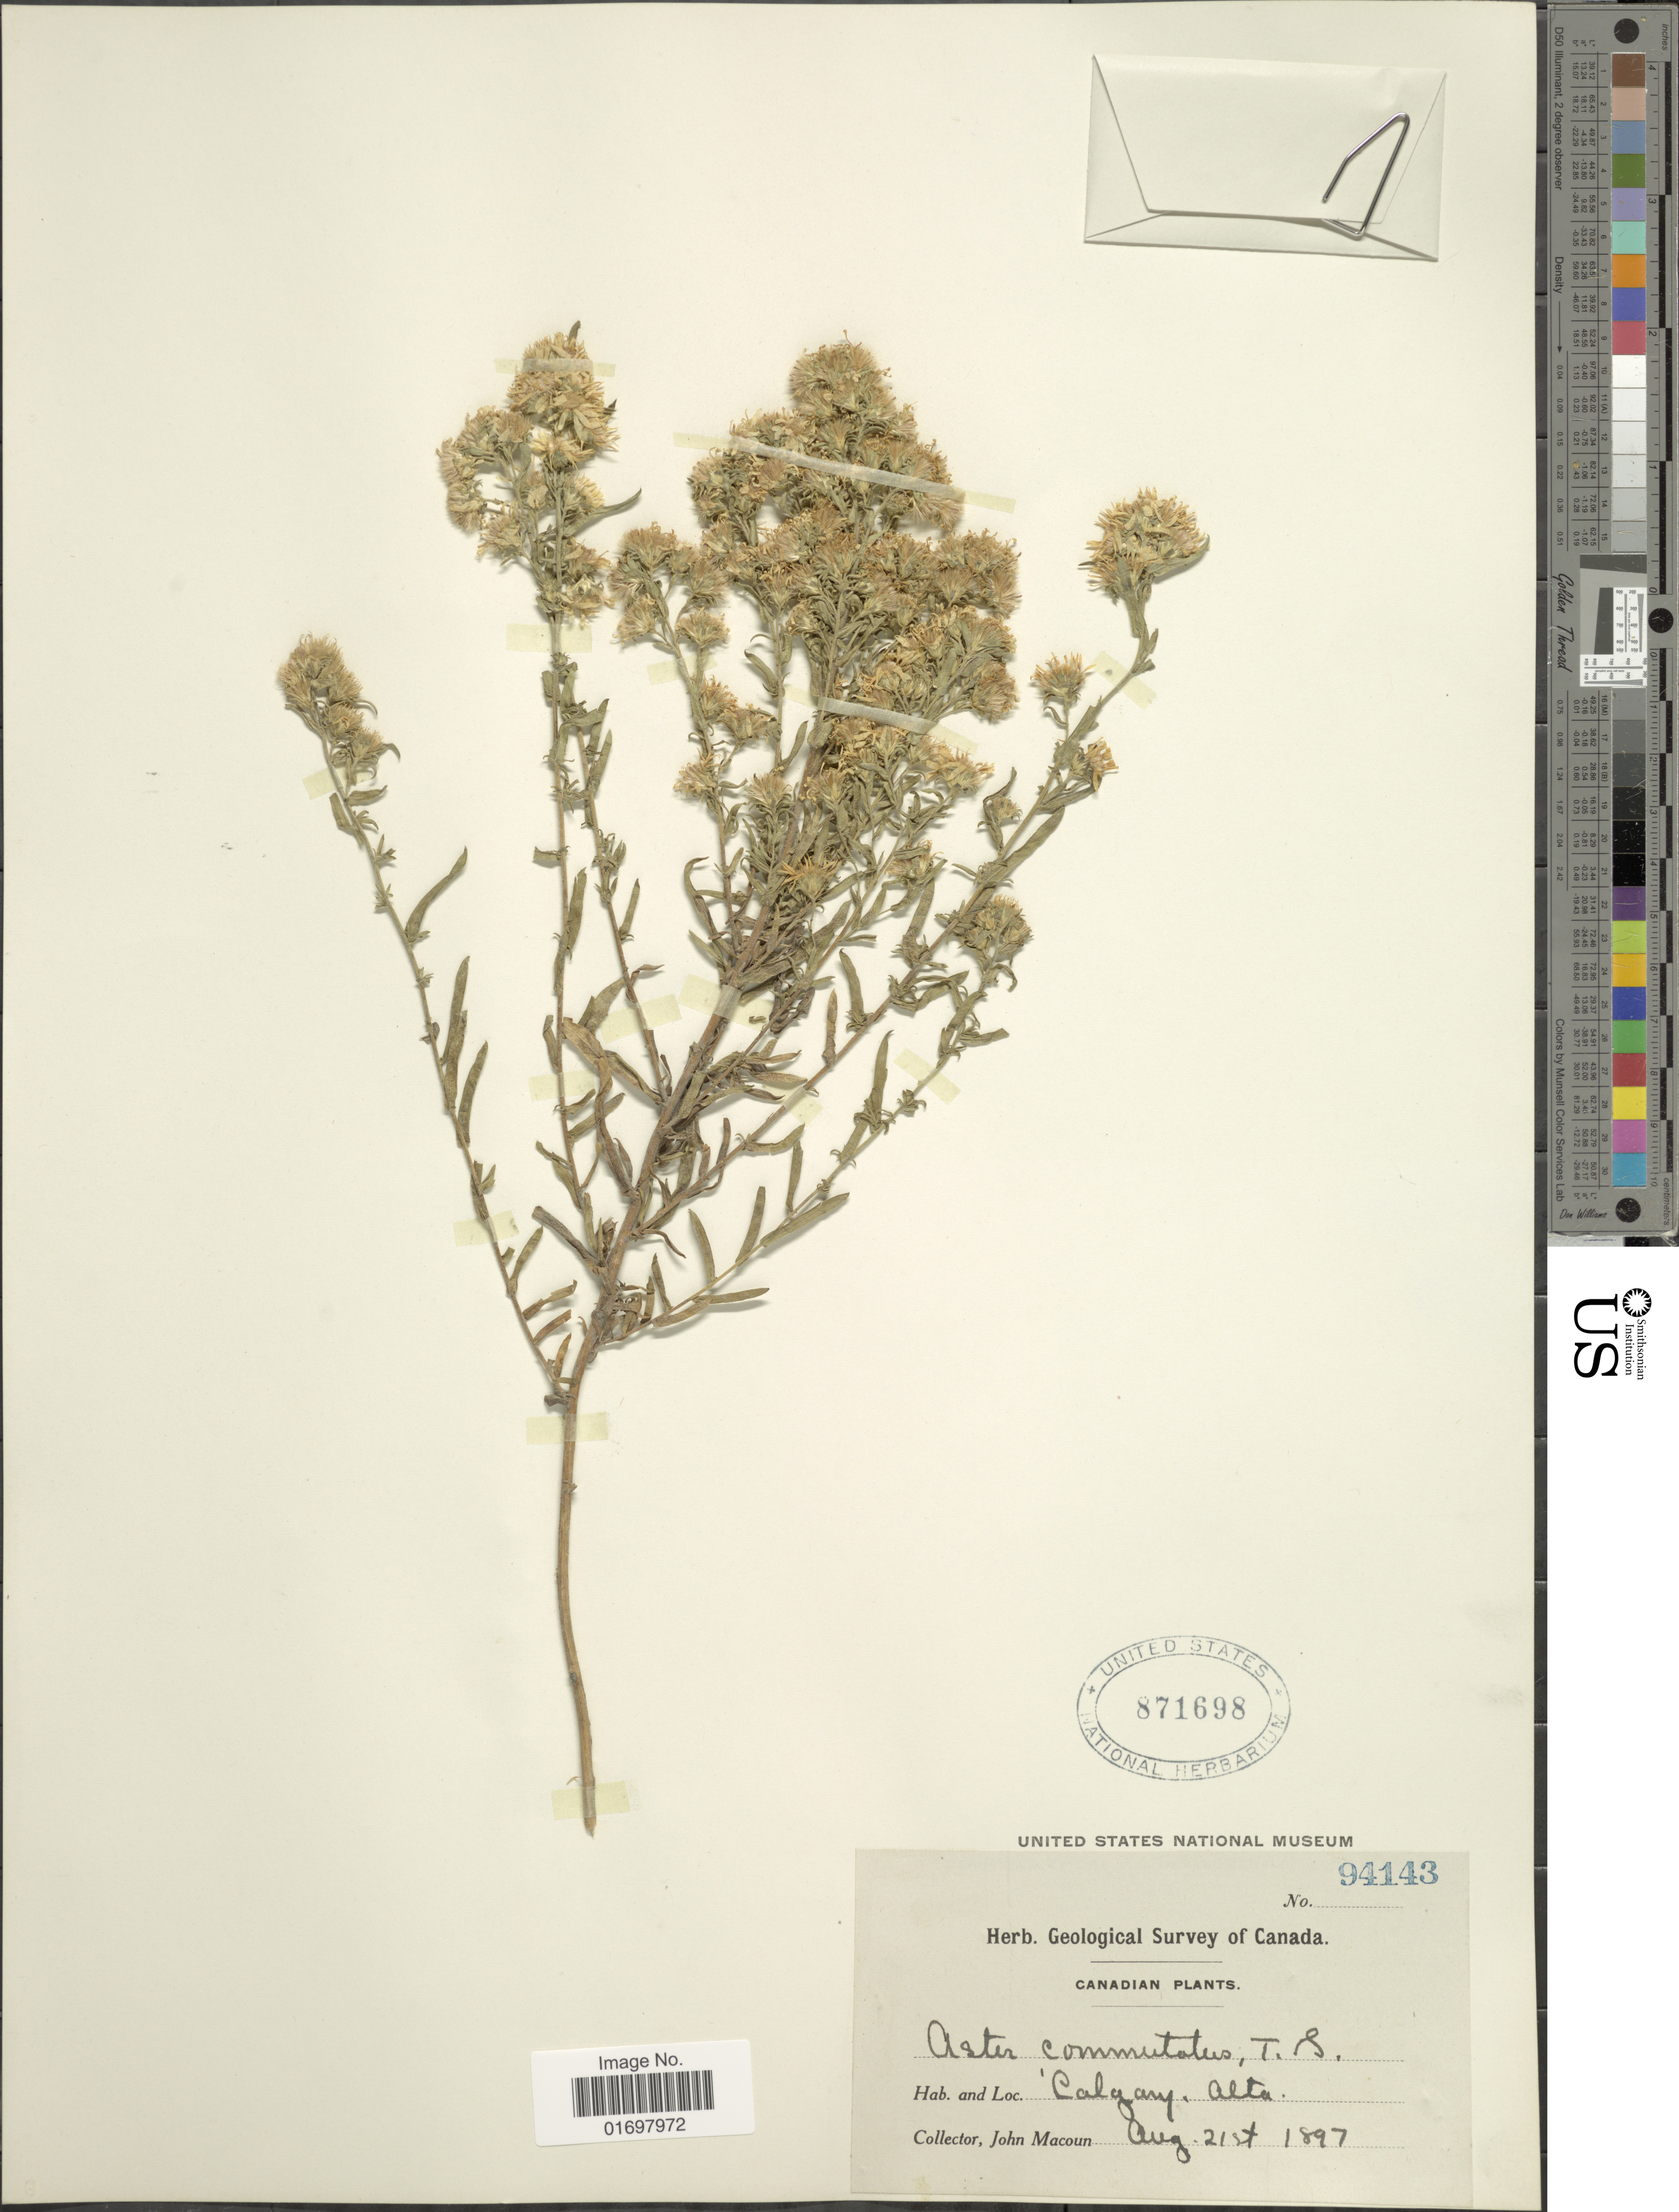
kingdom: Plantae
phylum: Tracheophyta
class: Magnoliopsida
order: Asterales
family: Asteraceae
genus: Symphyotrichum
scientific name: Symphyotrichum falcatum var. commutatum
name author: (Torr. & A. Gray) G.L. Nesom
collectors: J. Macoun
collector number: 94143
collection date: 1897-08-21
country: Canada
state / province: Alberta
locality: Calgary, Alta.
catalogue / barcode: US 871698